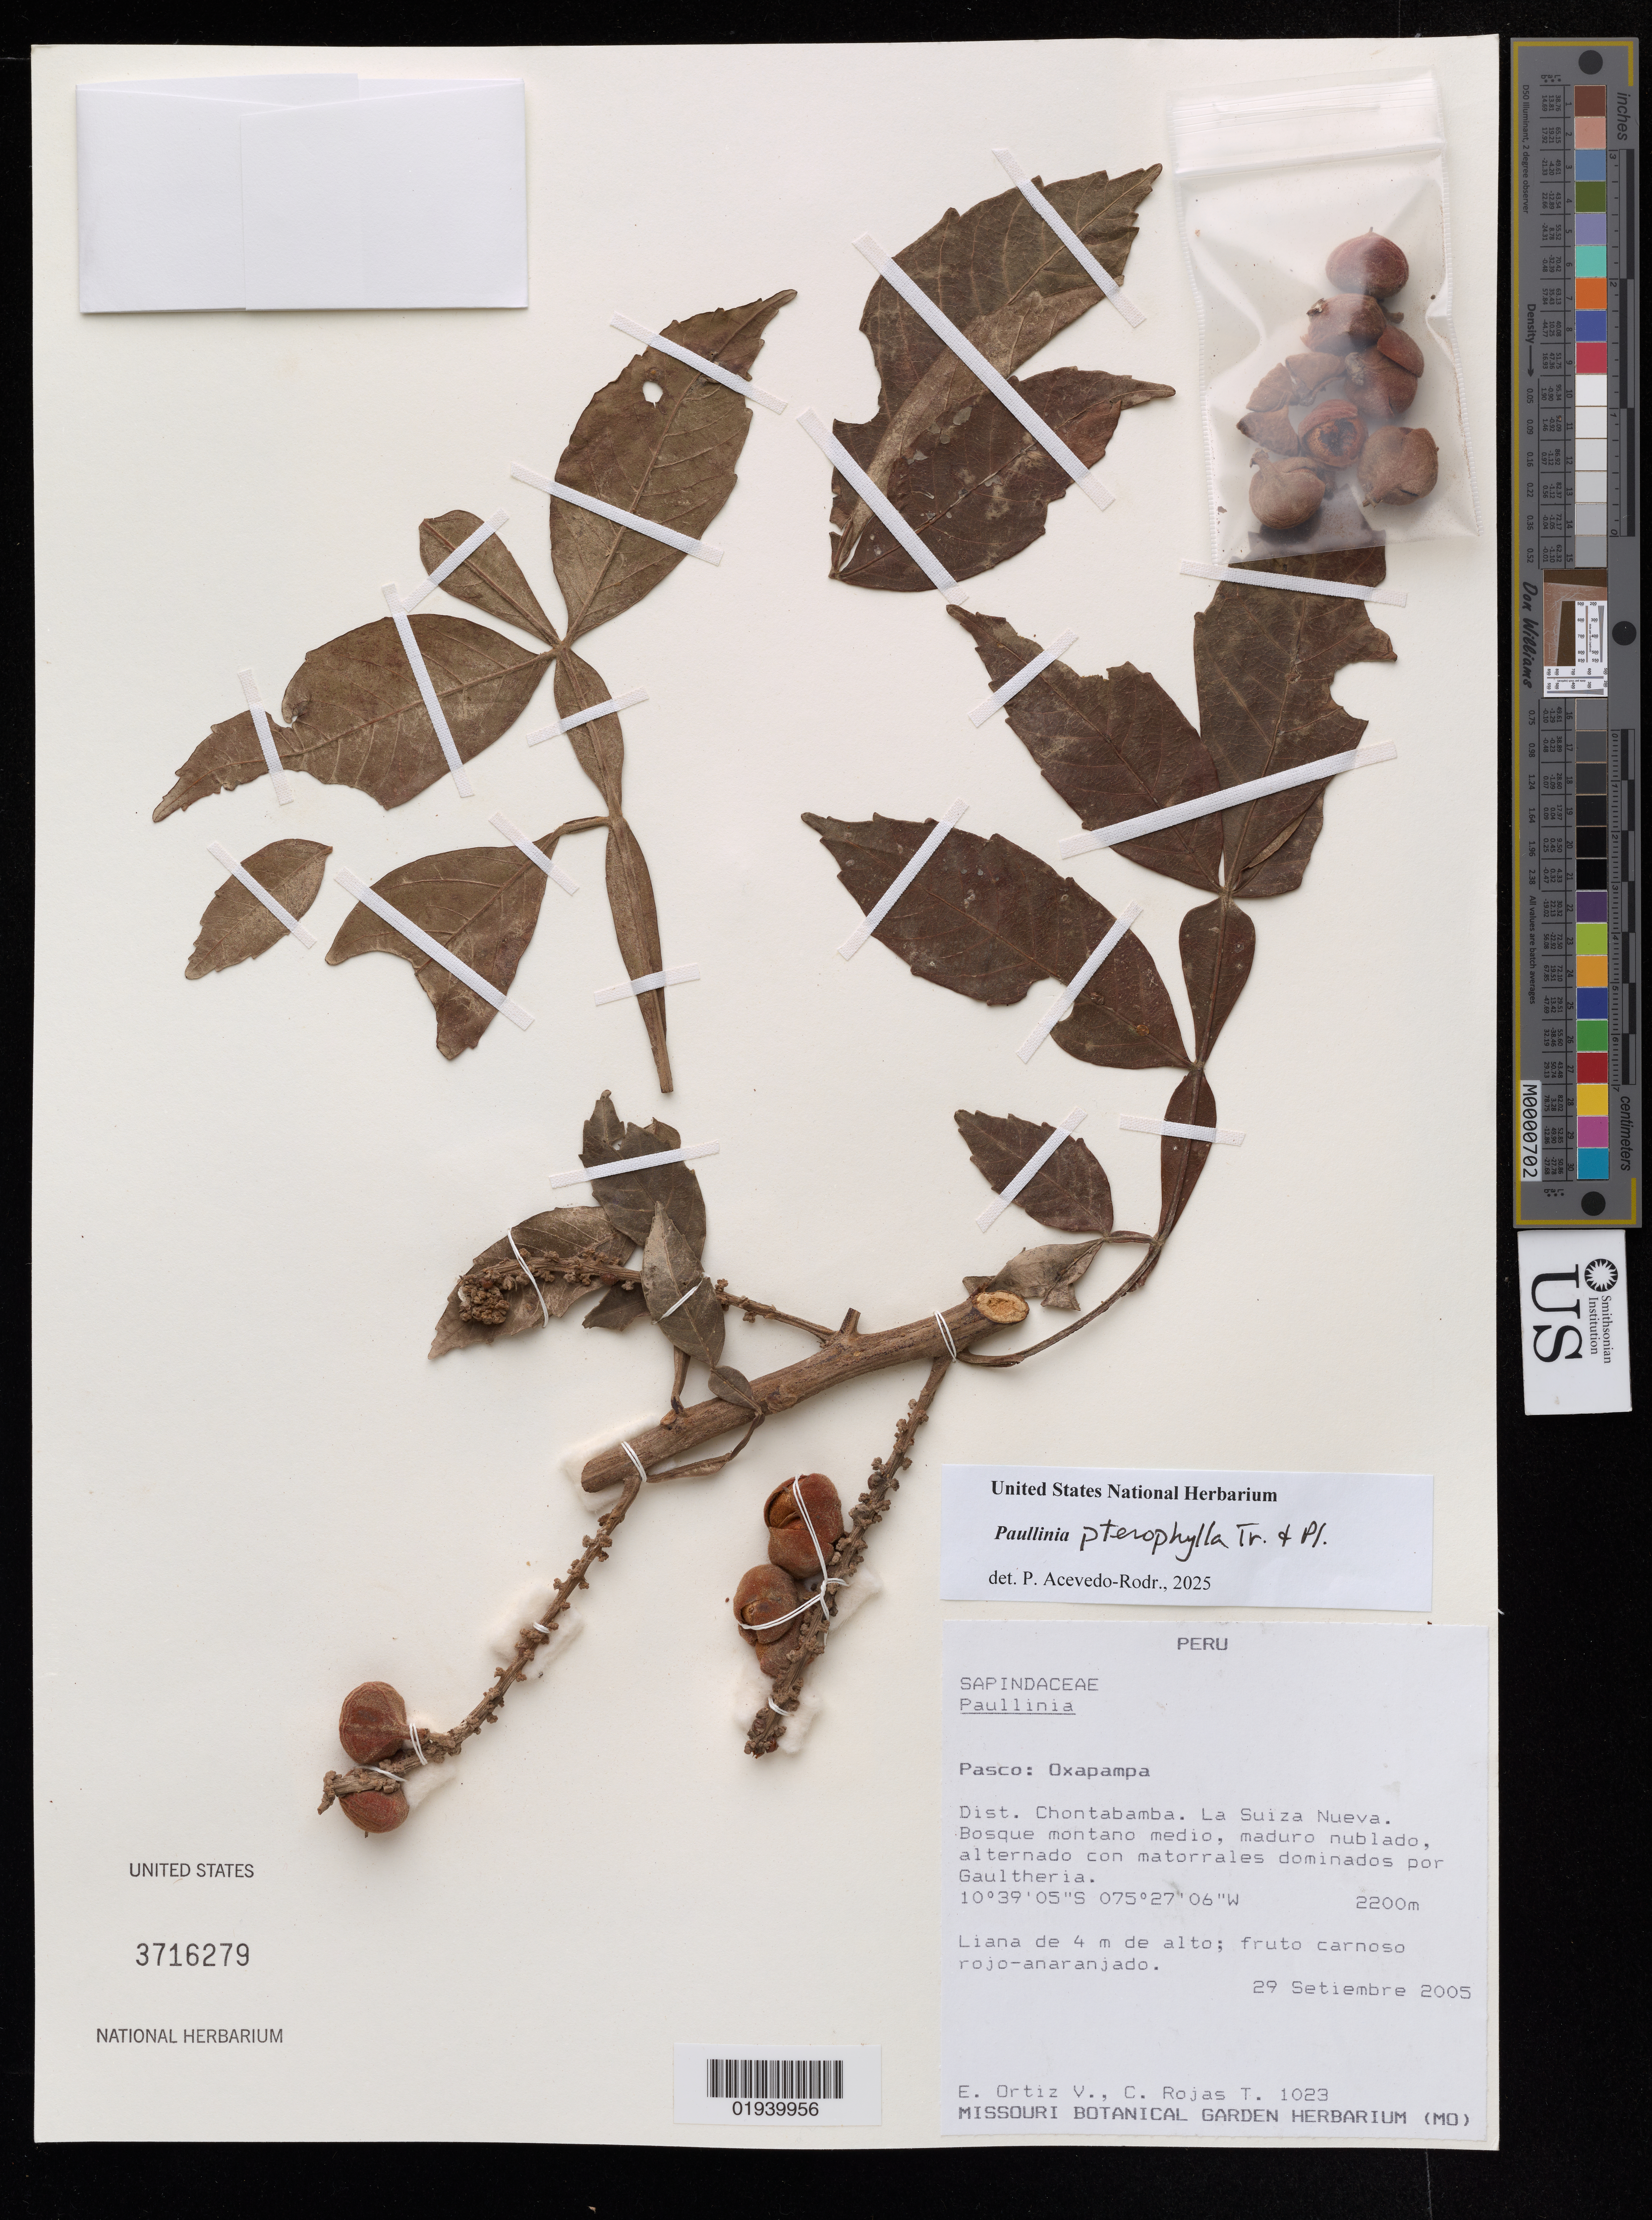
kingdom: Plantae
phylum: Tracheophyta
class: Magnoliopsida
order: Sapindales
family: Sapindaceae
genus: Paullinia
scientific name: Paullinia sp.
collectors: E. Ortiz V. & C. Rojas T.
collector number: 1023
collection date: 2005-09-29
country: Peru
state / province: Pasco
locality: Oxapampa. Dist. Chontabamba. La Suiza Nueva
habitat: Bosque montano medio, maduro nublado, alternado con matorrales dominados por Gaultheria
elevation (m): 2200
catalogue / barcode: US 3716279